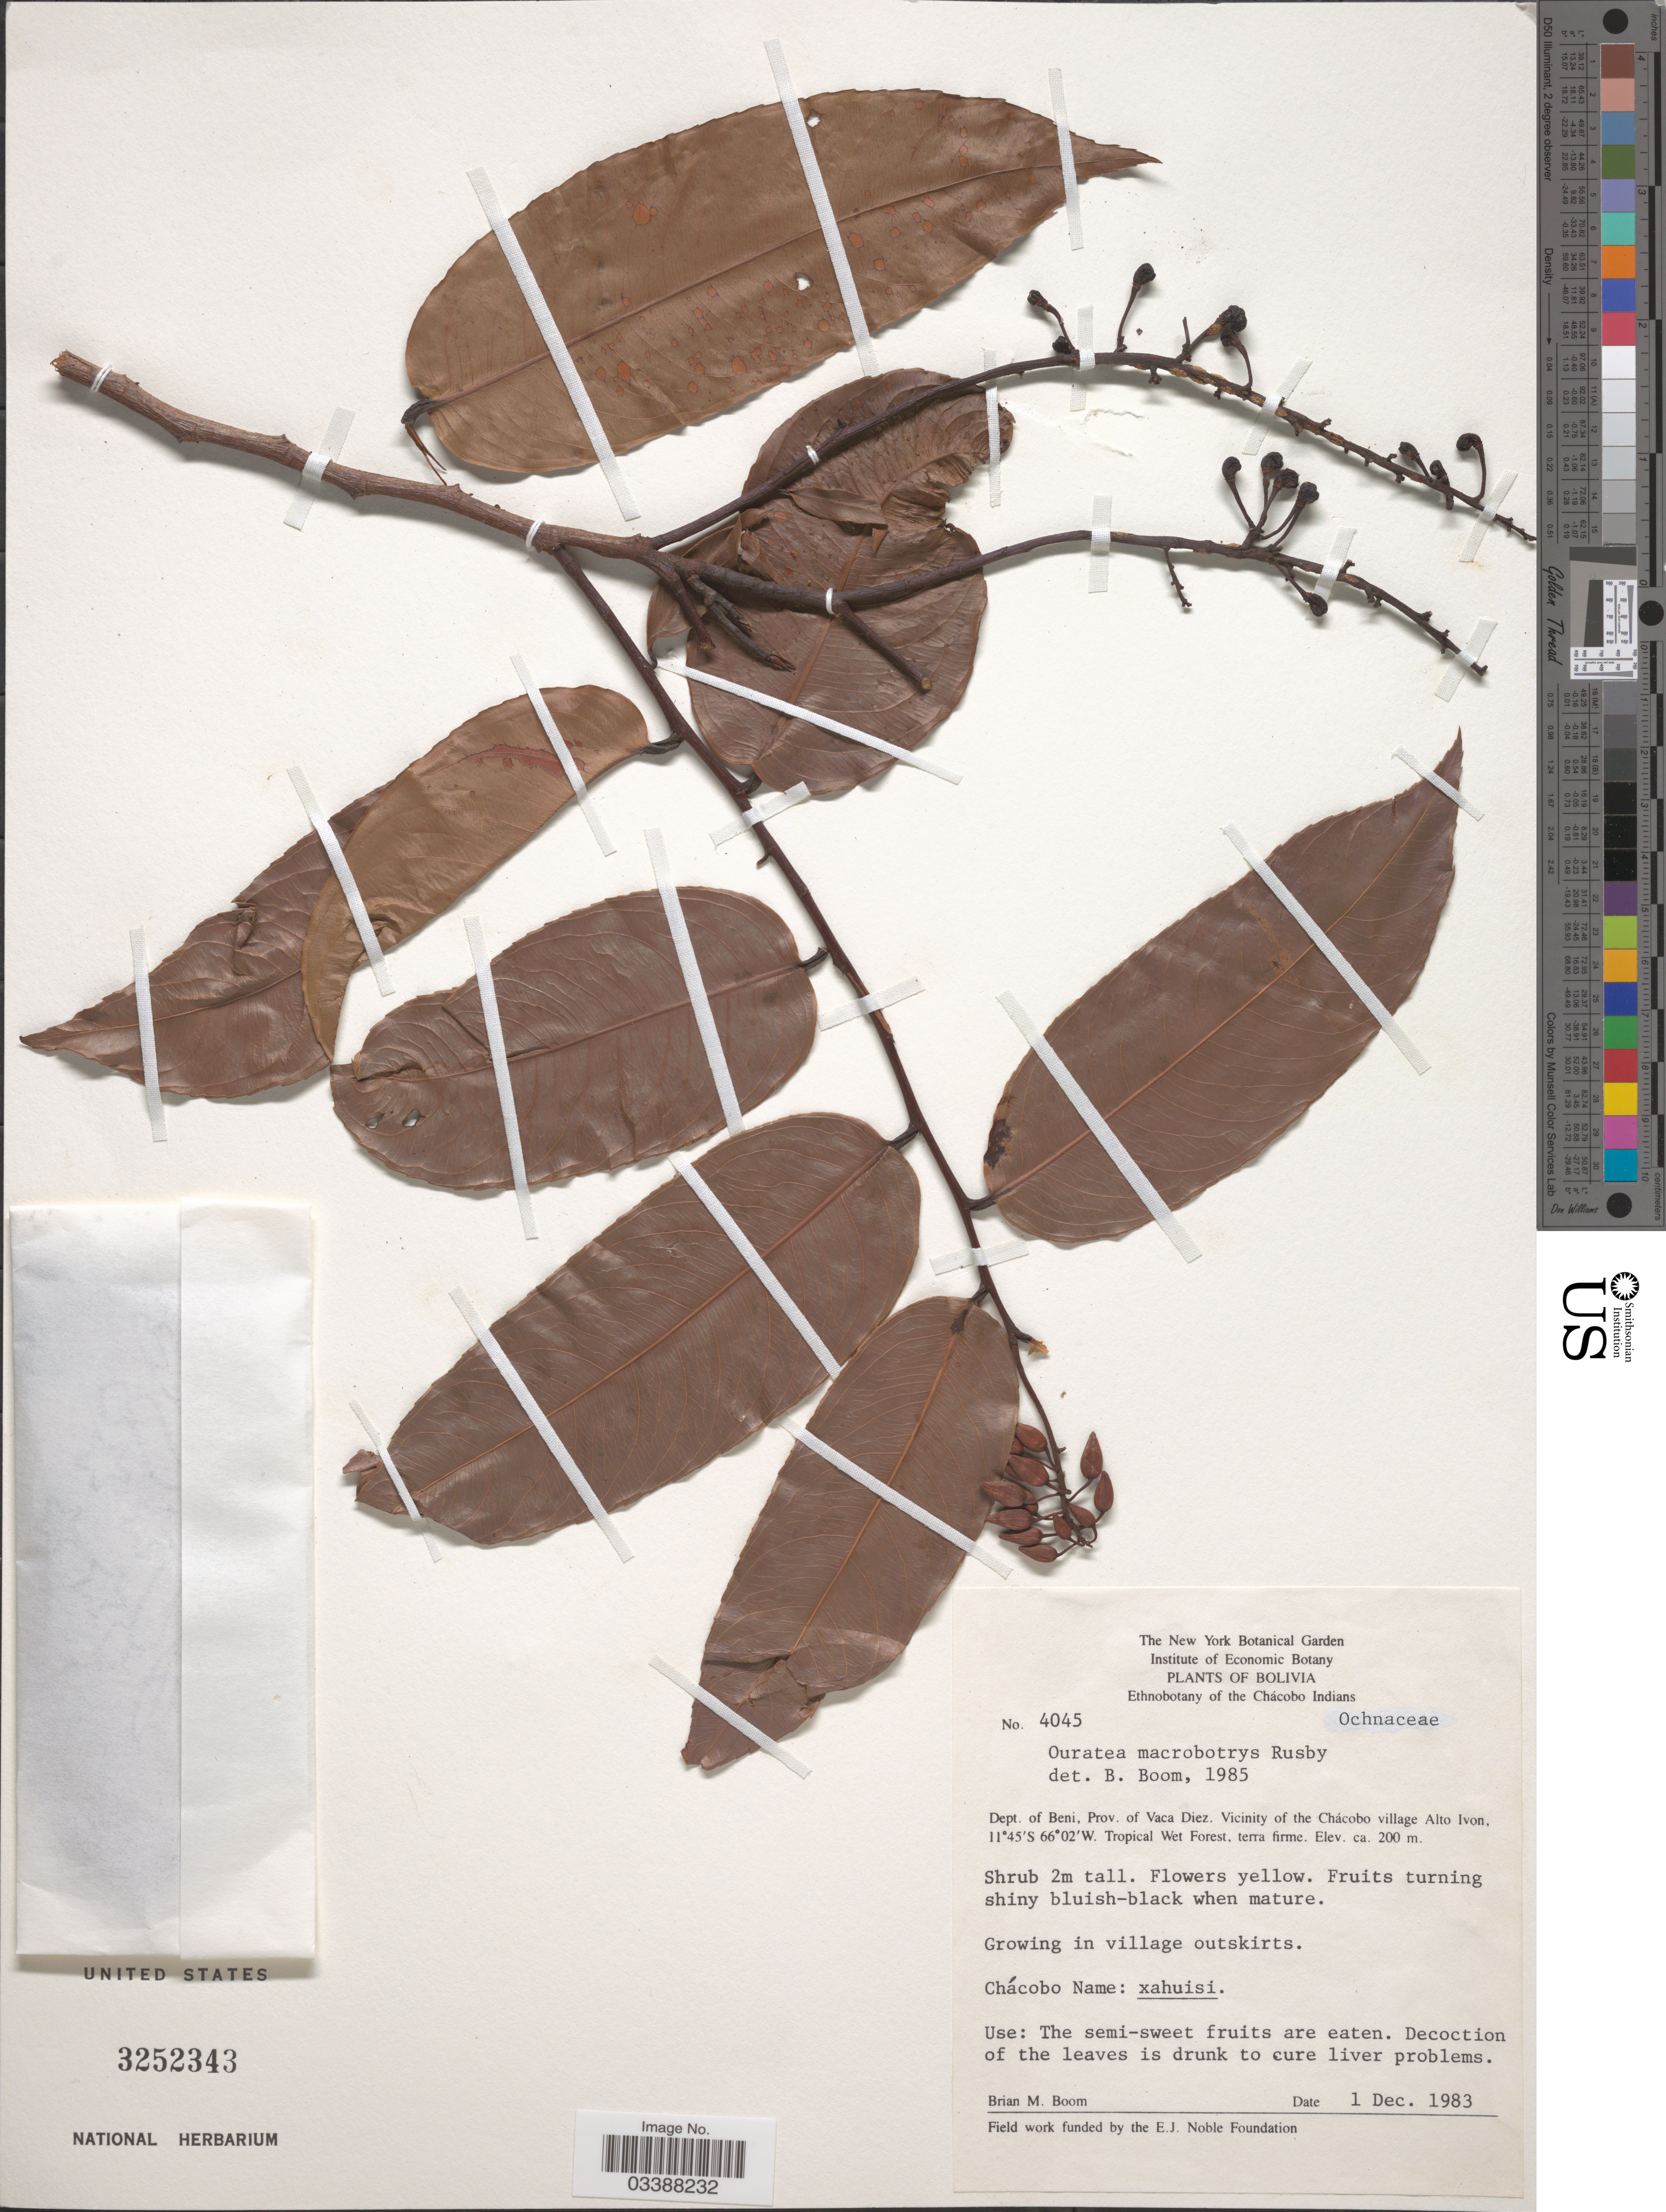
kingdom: Plantae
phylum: Tracheophyta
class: Magnoliopsida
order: Malpighiales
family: Ochnaceae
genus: Ouratea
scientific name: Ouratea laxiflora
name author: De Wild. & Durand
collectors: B. M. Boom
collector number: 4045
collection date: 1983-12-01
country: Bolivia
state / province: Beni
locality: Dept. of Beni, Prov. of Vaca Diez. Vicinity of the Chácobo village Alto Ivon. Village outskirts.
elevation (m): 200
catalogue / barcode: US 3252343